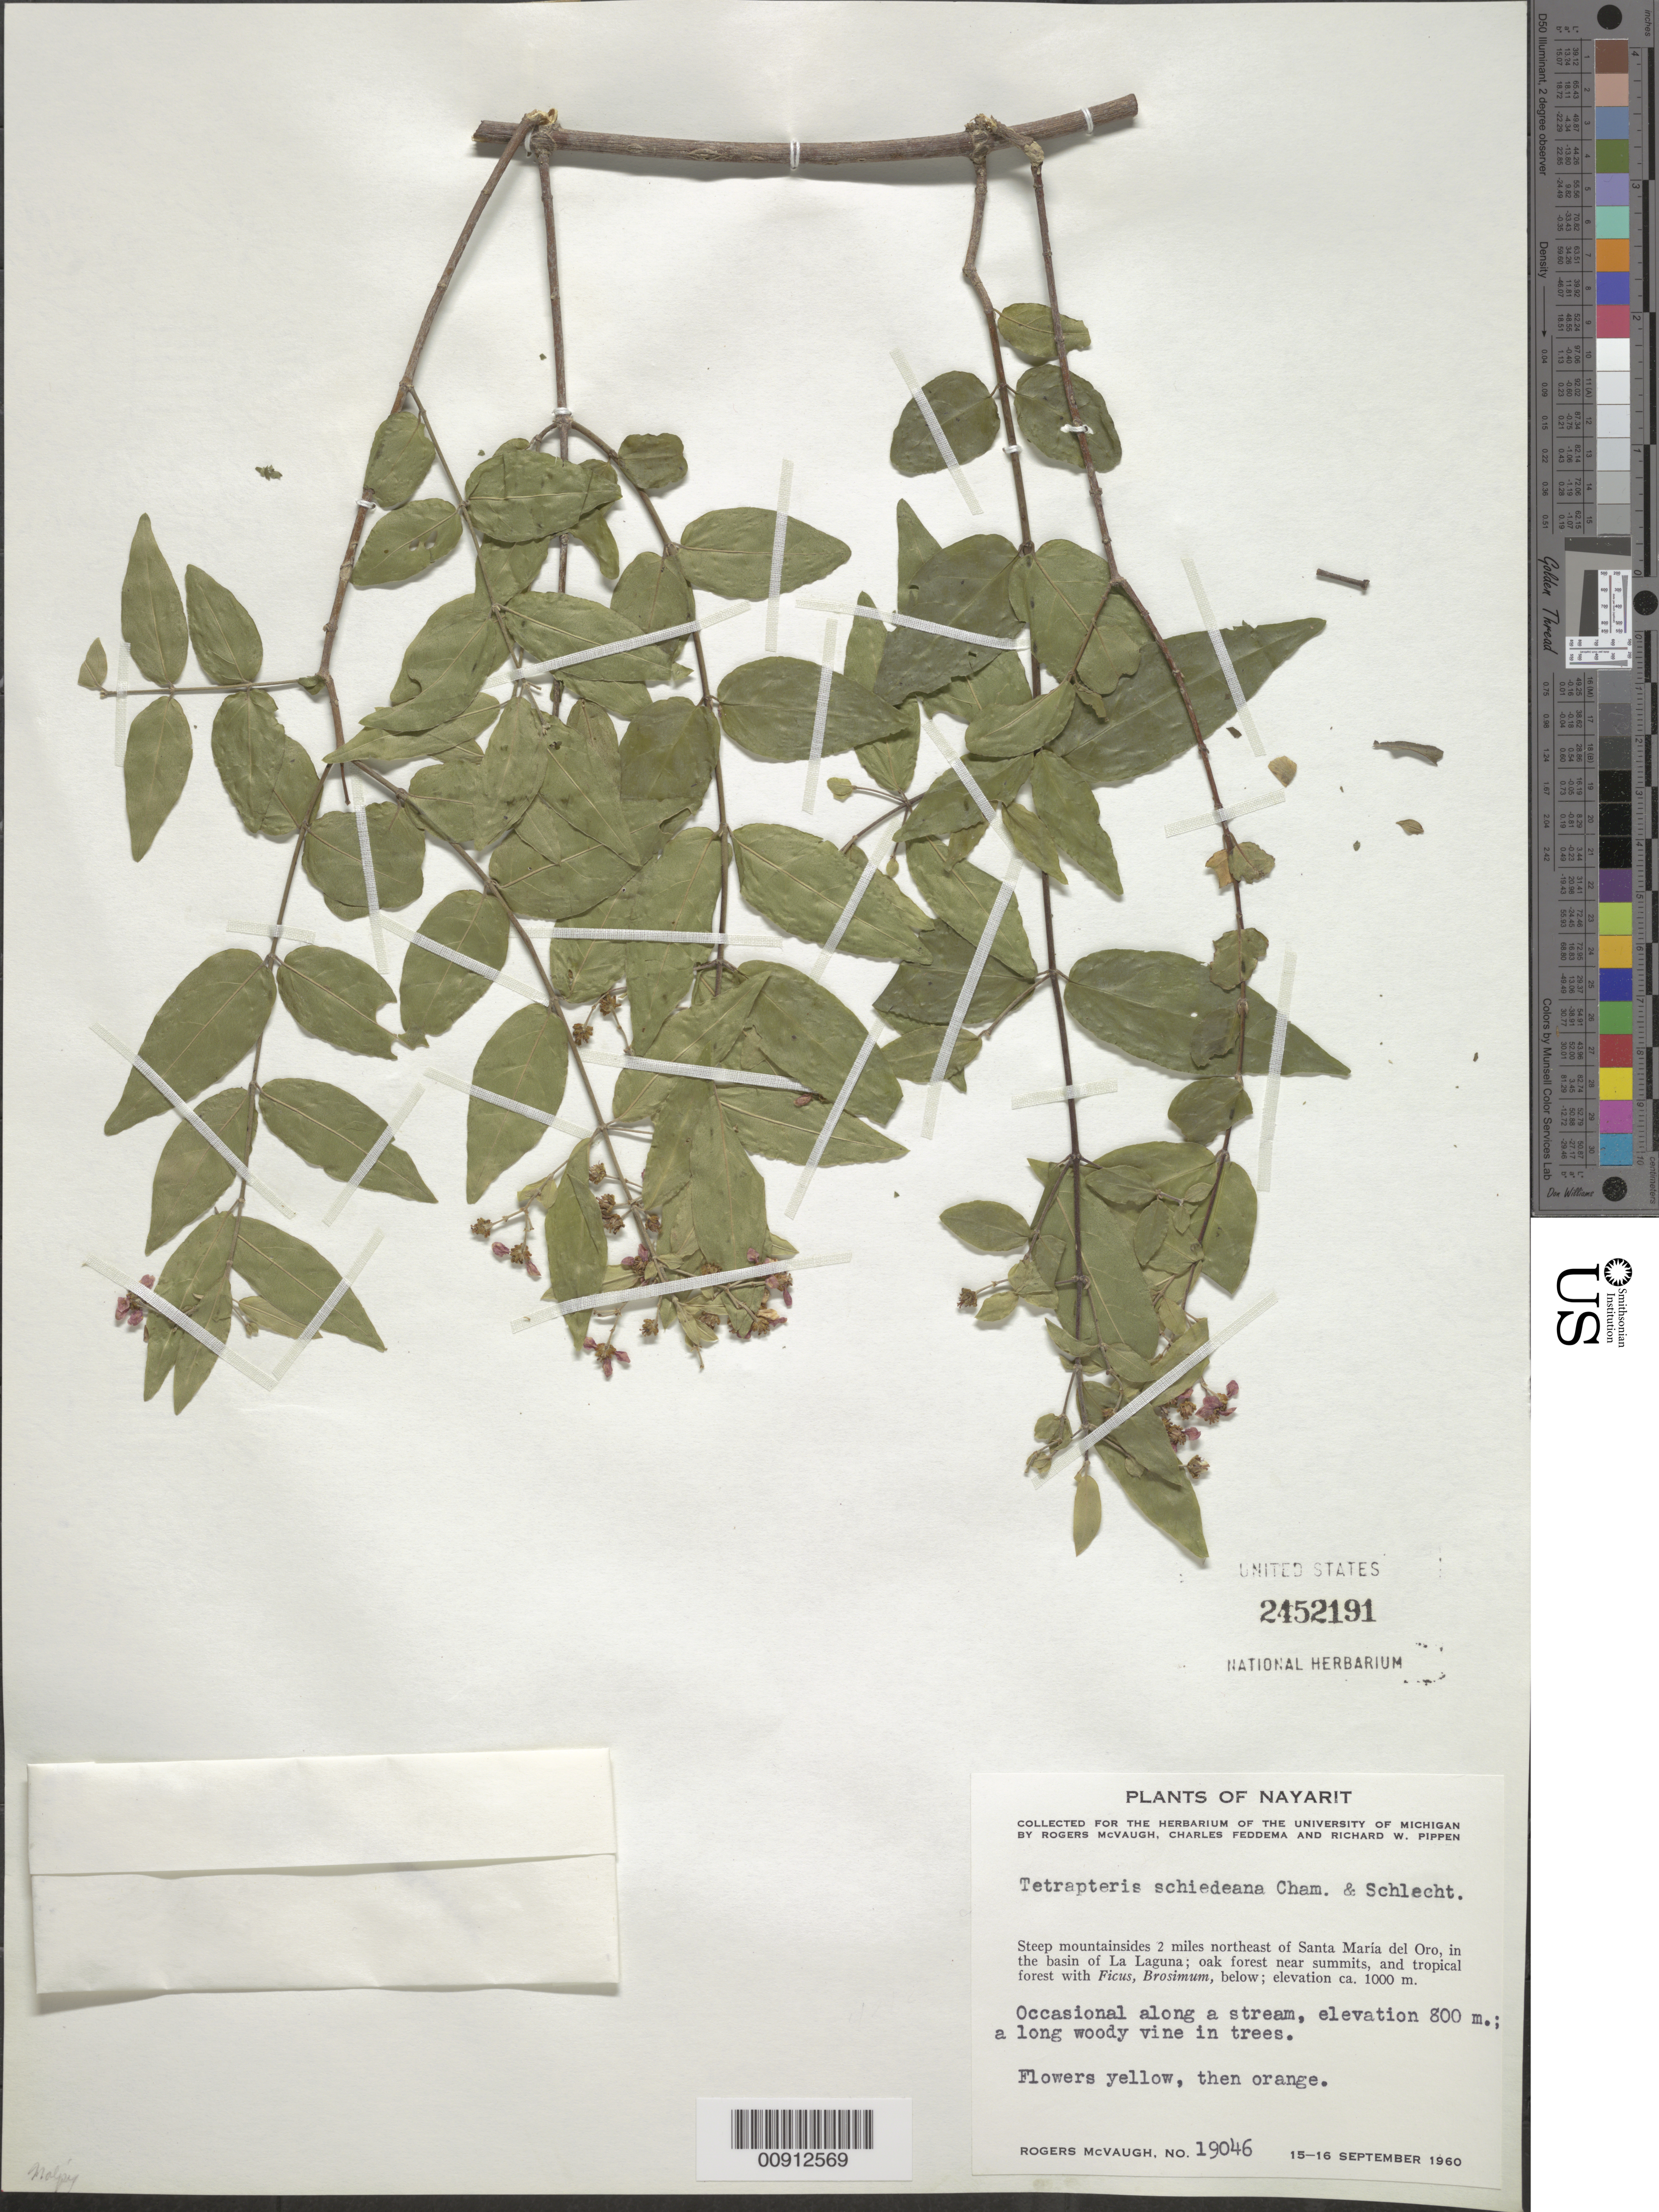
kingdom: Plantae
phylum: Tracheophyta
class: Magnoliopsida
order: Malpighiales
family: Malpighiaceae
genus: Tetrapterys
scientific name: Tetrapterys schiedeana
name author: Schltdl. & Cham.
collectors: R. McVaugh, C. Feddema & R. W. Pippen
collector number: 19046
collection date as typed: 15 Sep 1960 to 16 Sep 1960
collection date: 1960-09-15/1960-09-16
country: Mexico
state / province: Nayarit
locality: Steep mountainsides 2 miles northeast of Santa María del Oro, in the basin of La Laguna.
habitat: Along stream. Vine in trees. Oak forest near summits, and tropical forest with Ficus, Brosimum, below.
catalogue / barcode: US 2452191